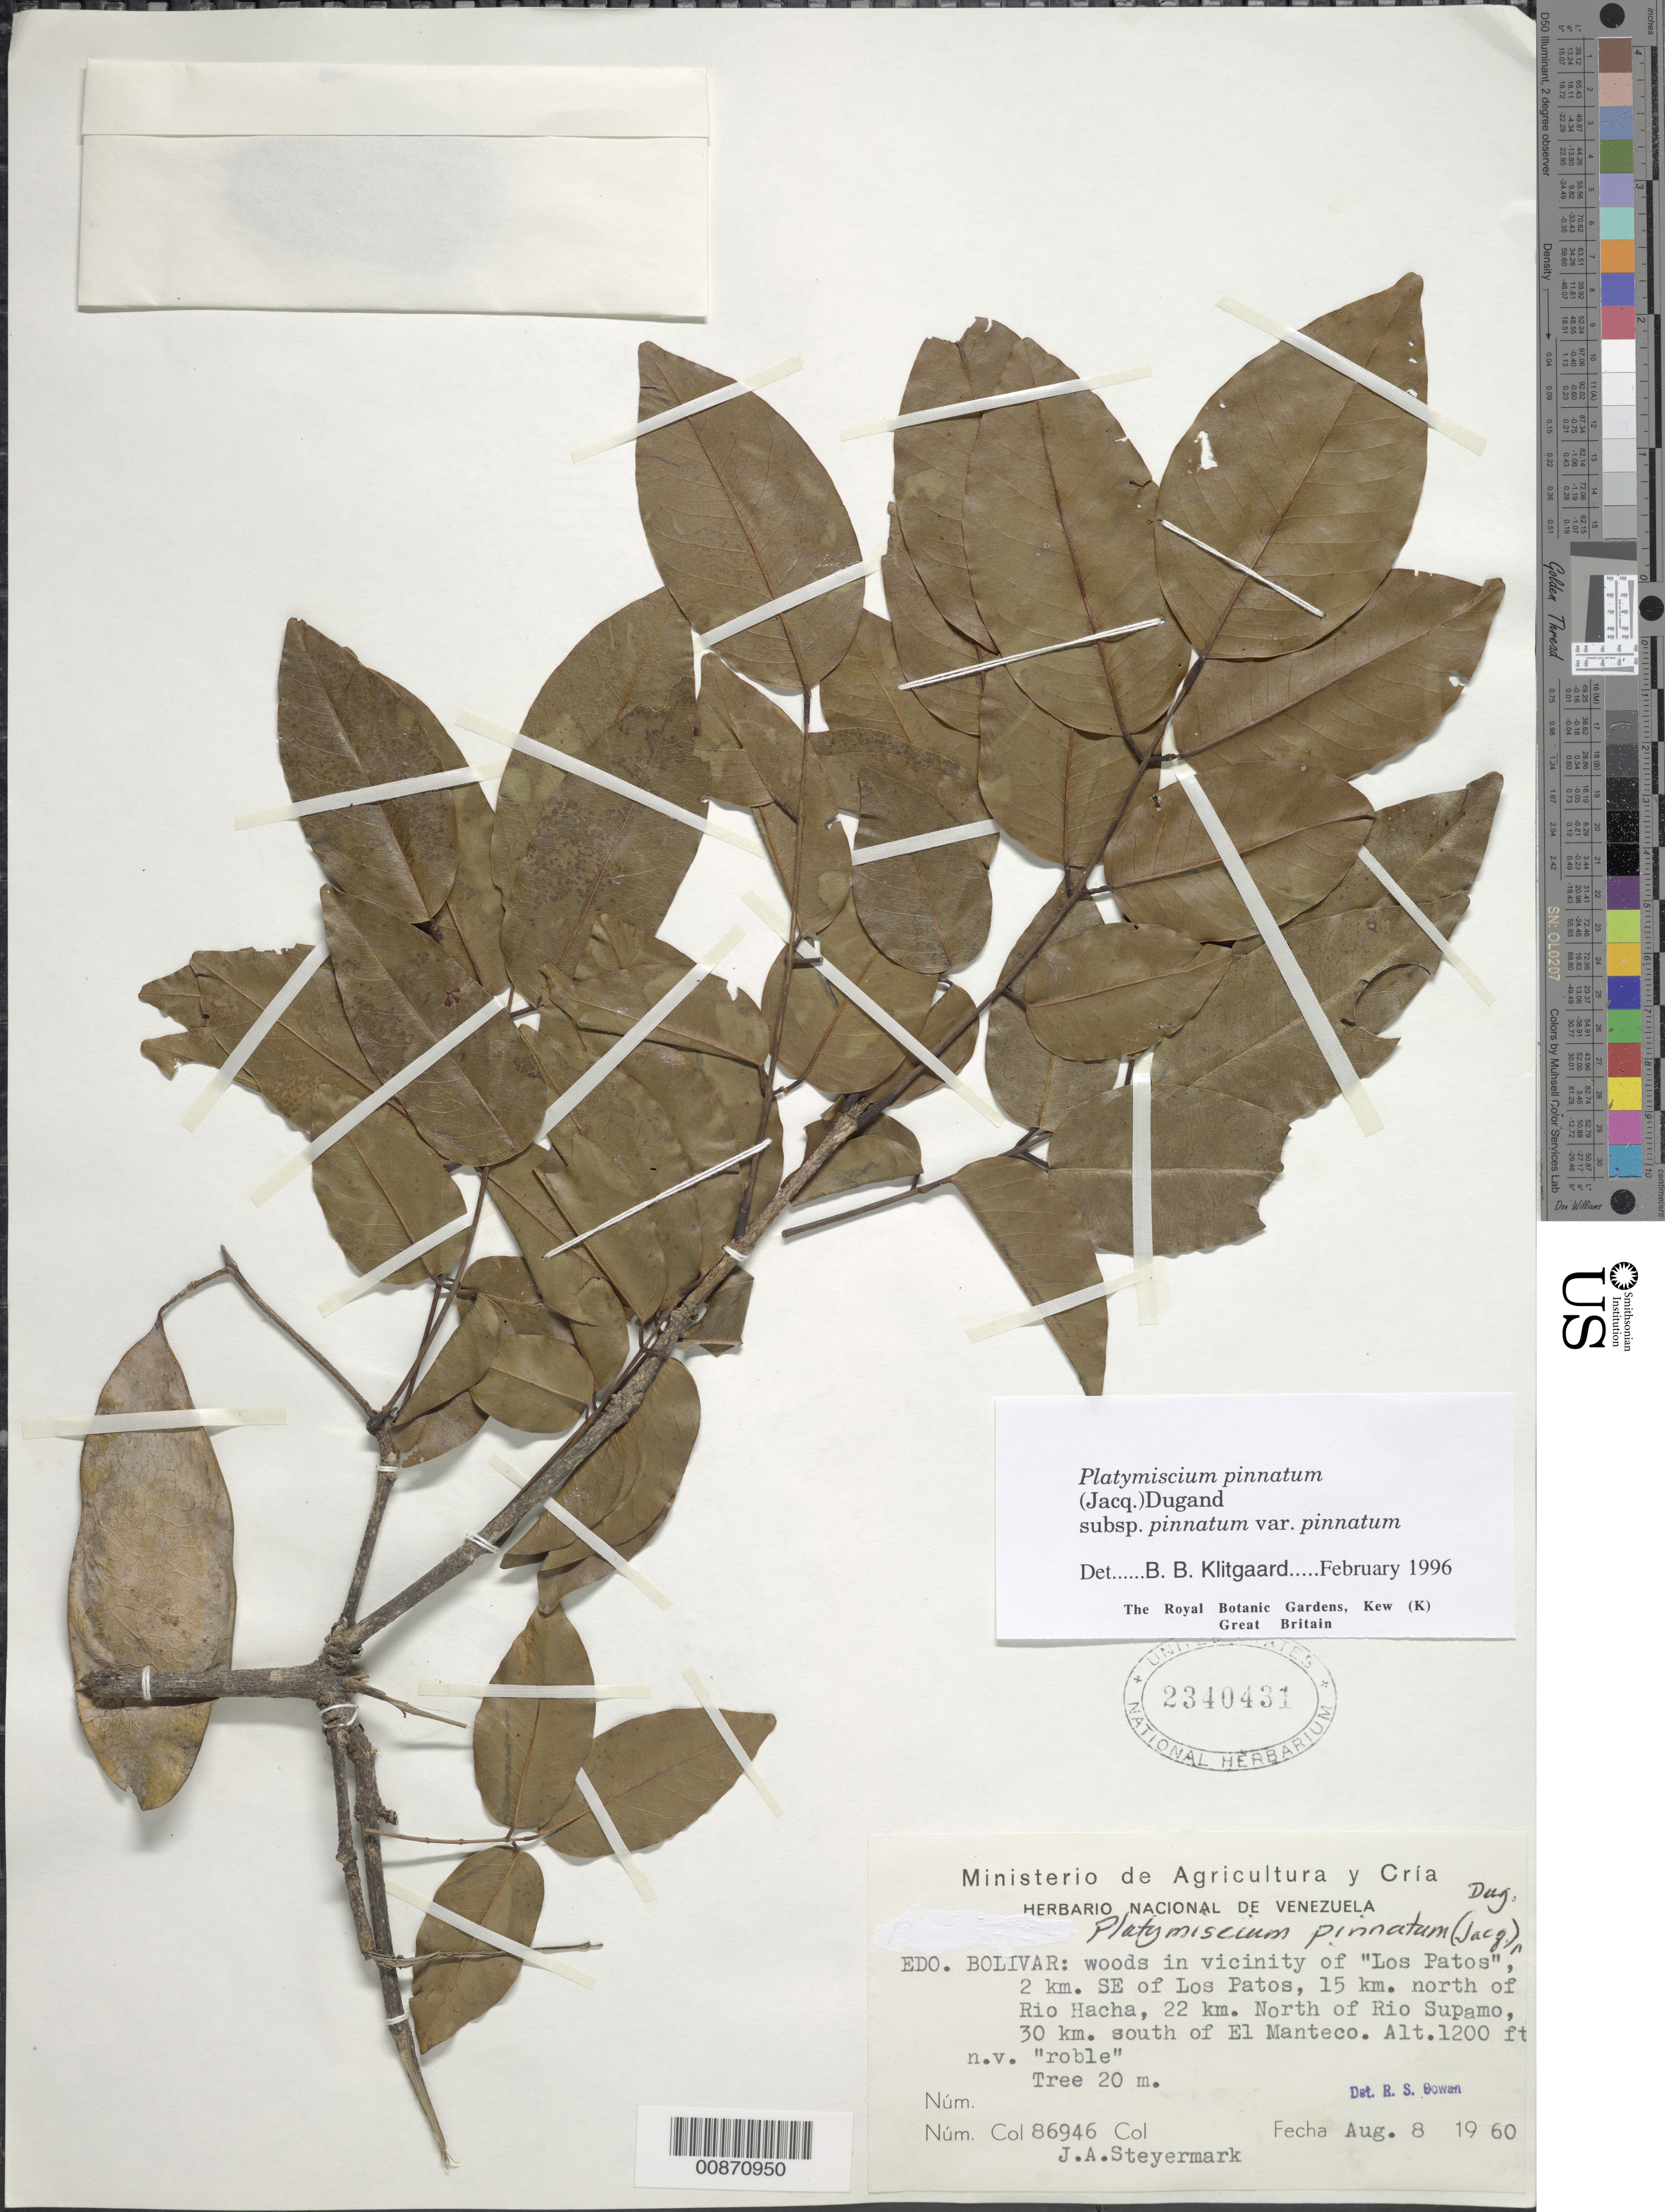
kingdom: Plantae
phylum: Tracheophyta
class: Magnoliopsida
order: Fabales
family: Fabaceae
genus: Platymiscium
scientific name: Platymiscium pinnatum var. pinnatum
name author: (Jacq.)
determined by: Klitgaard, B. B.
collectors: J. Steyermark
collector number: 86946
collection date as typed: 8-Aug-60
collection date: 1960-08-08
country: Venezuela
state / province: Bolívar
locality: Los Patos, 2 km SE of; 15 km N of Río Hacha; 22 km N of Río Supamo; 30 km S of El Manteco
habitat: Woods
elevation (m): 366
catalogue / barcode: US 2340431